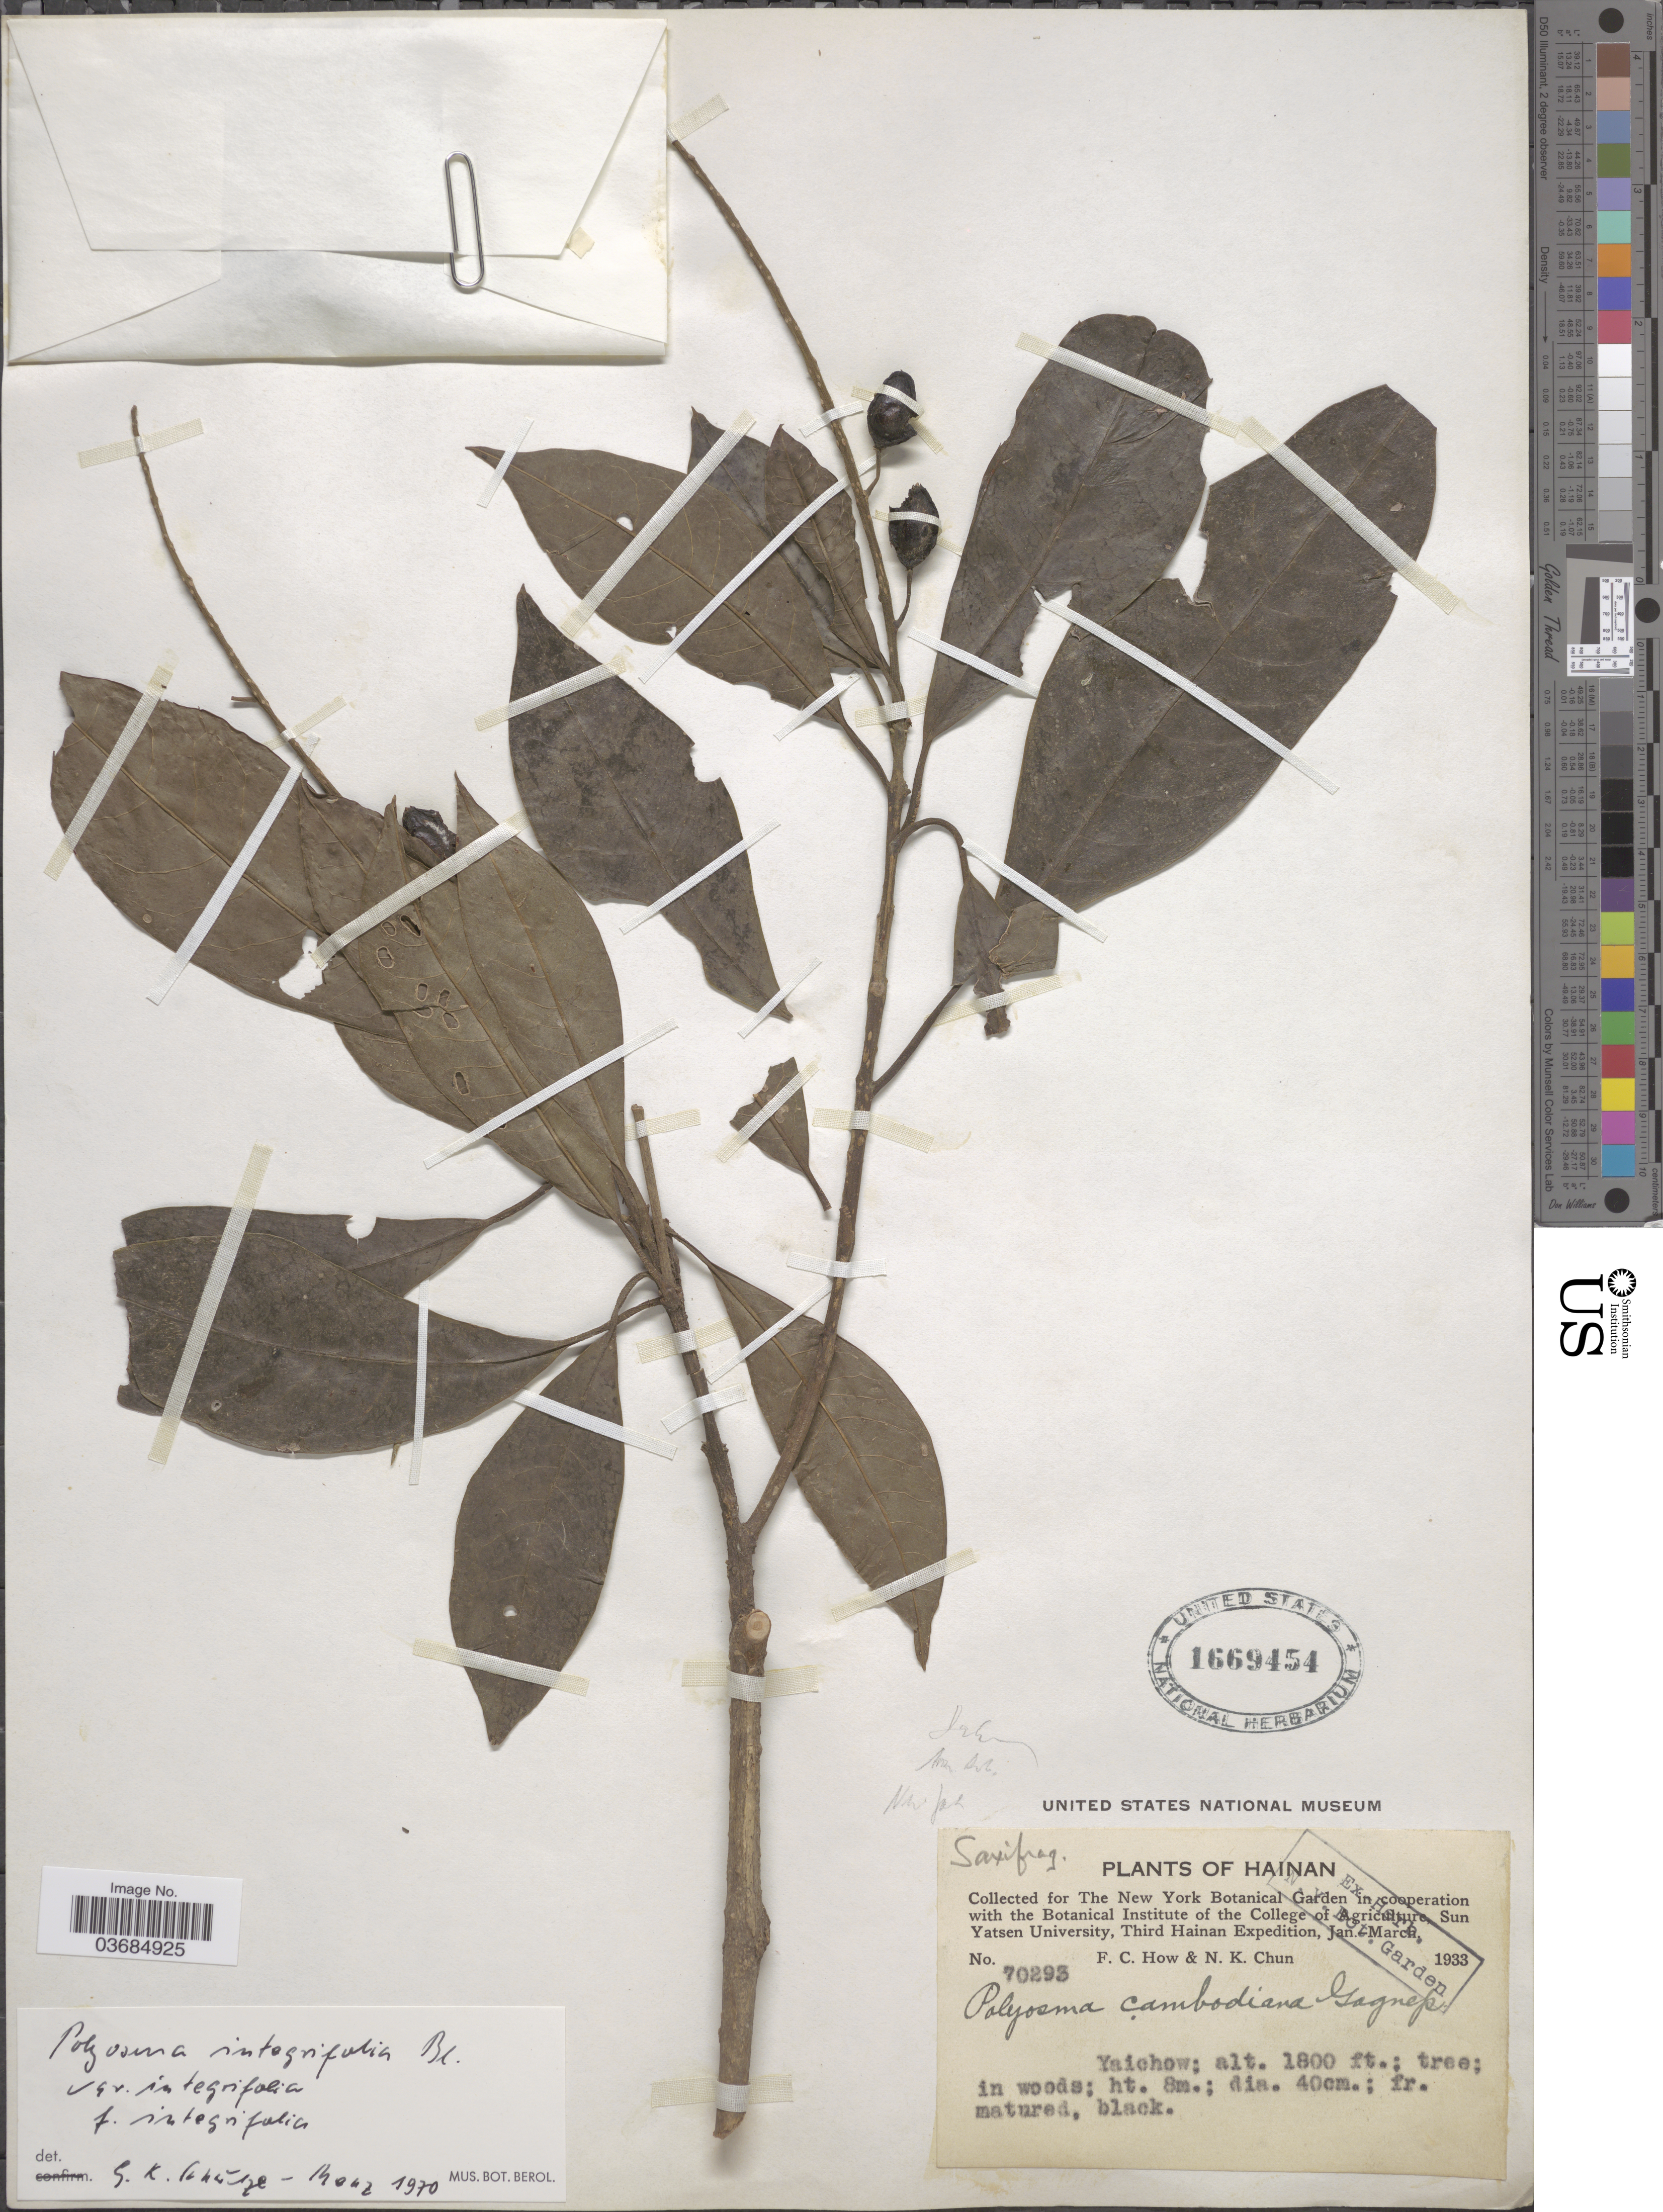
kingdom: Plantae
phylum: Tracheophyta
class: Magnoliopsida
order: Escalloniales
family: Escalloniaceae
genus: Polyosma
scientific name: Polyosma integrifolia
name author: Blume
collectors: F. C. How & N. K. Chun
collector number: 70293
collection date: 1933-01/1933-03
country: China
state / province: Hainan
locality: Third Hainan Expedition. Yaichow.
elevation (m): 549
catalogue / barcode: US 1669454